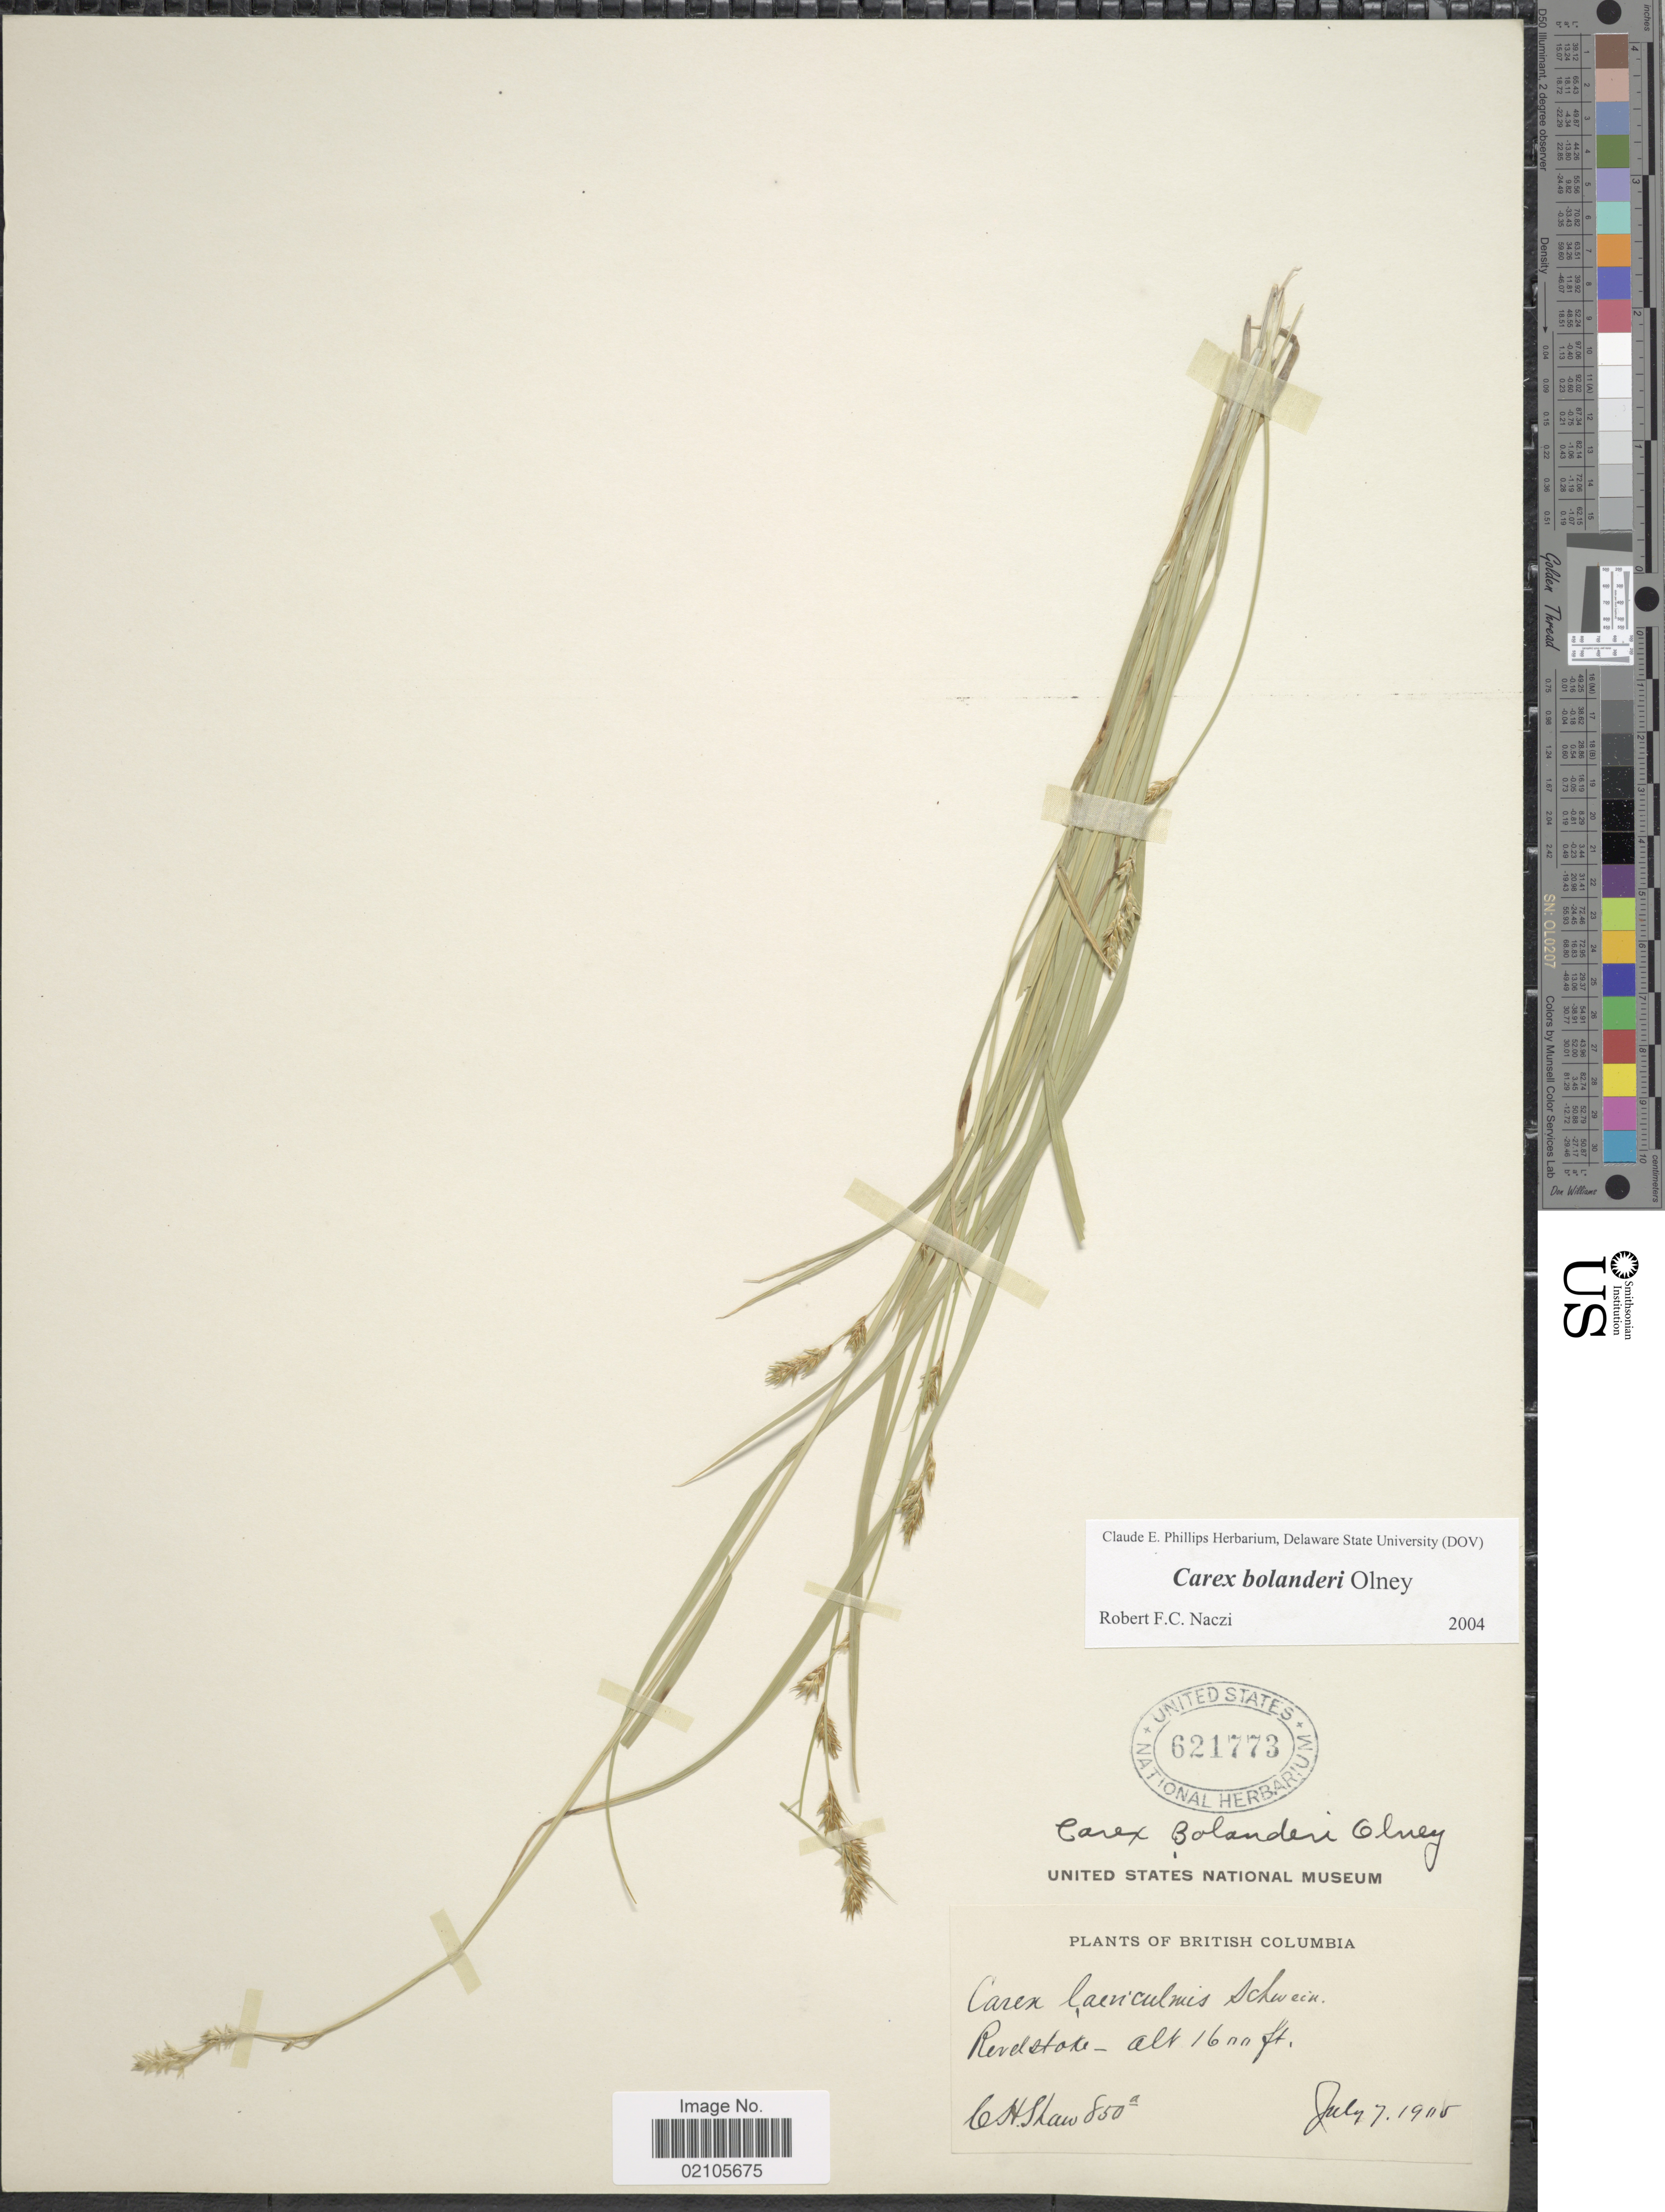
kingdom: Plantae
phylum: Tracheophyta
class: Liliopsida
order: Poales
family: Cyperaceae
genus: Carex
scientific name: Carex bolanderi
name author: Olney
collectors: C. H. Shaw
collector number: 850a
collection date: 1905-07-07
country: Canada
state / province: British Columbia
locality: Revelstoke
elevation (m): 488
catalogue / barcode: US 621773